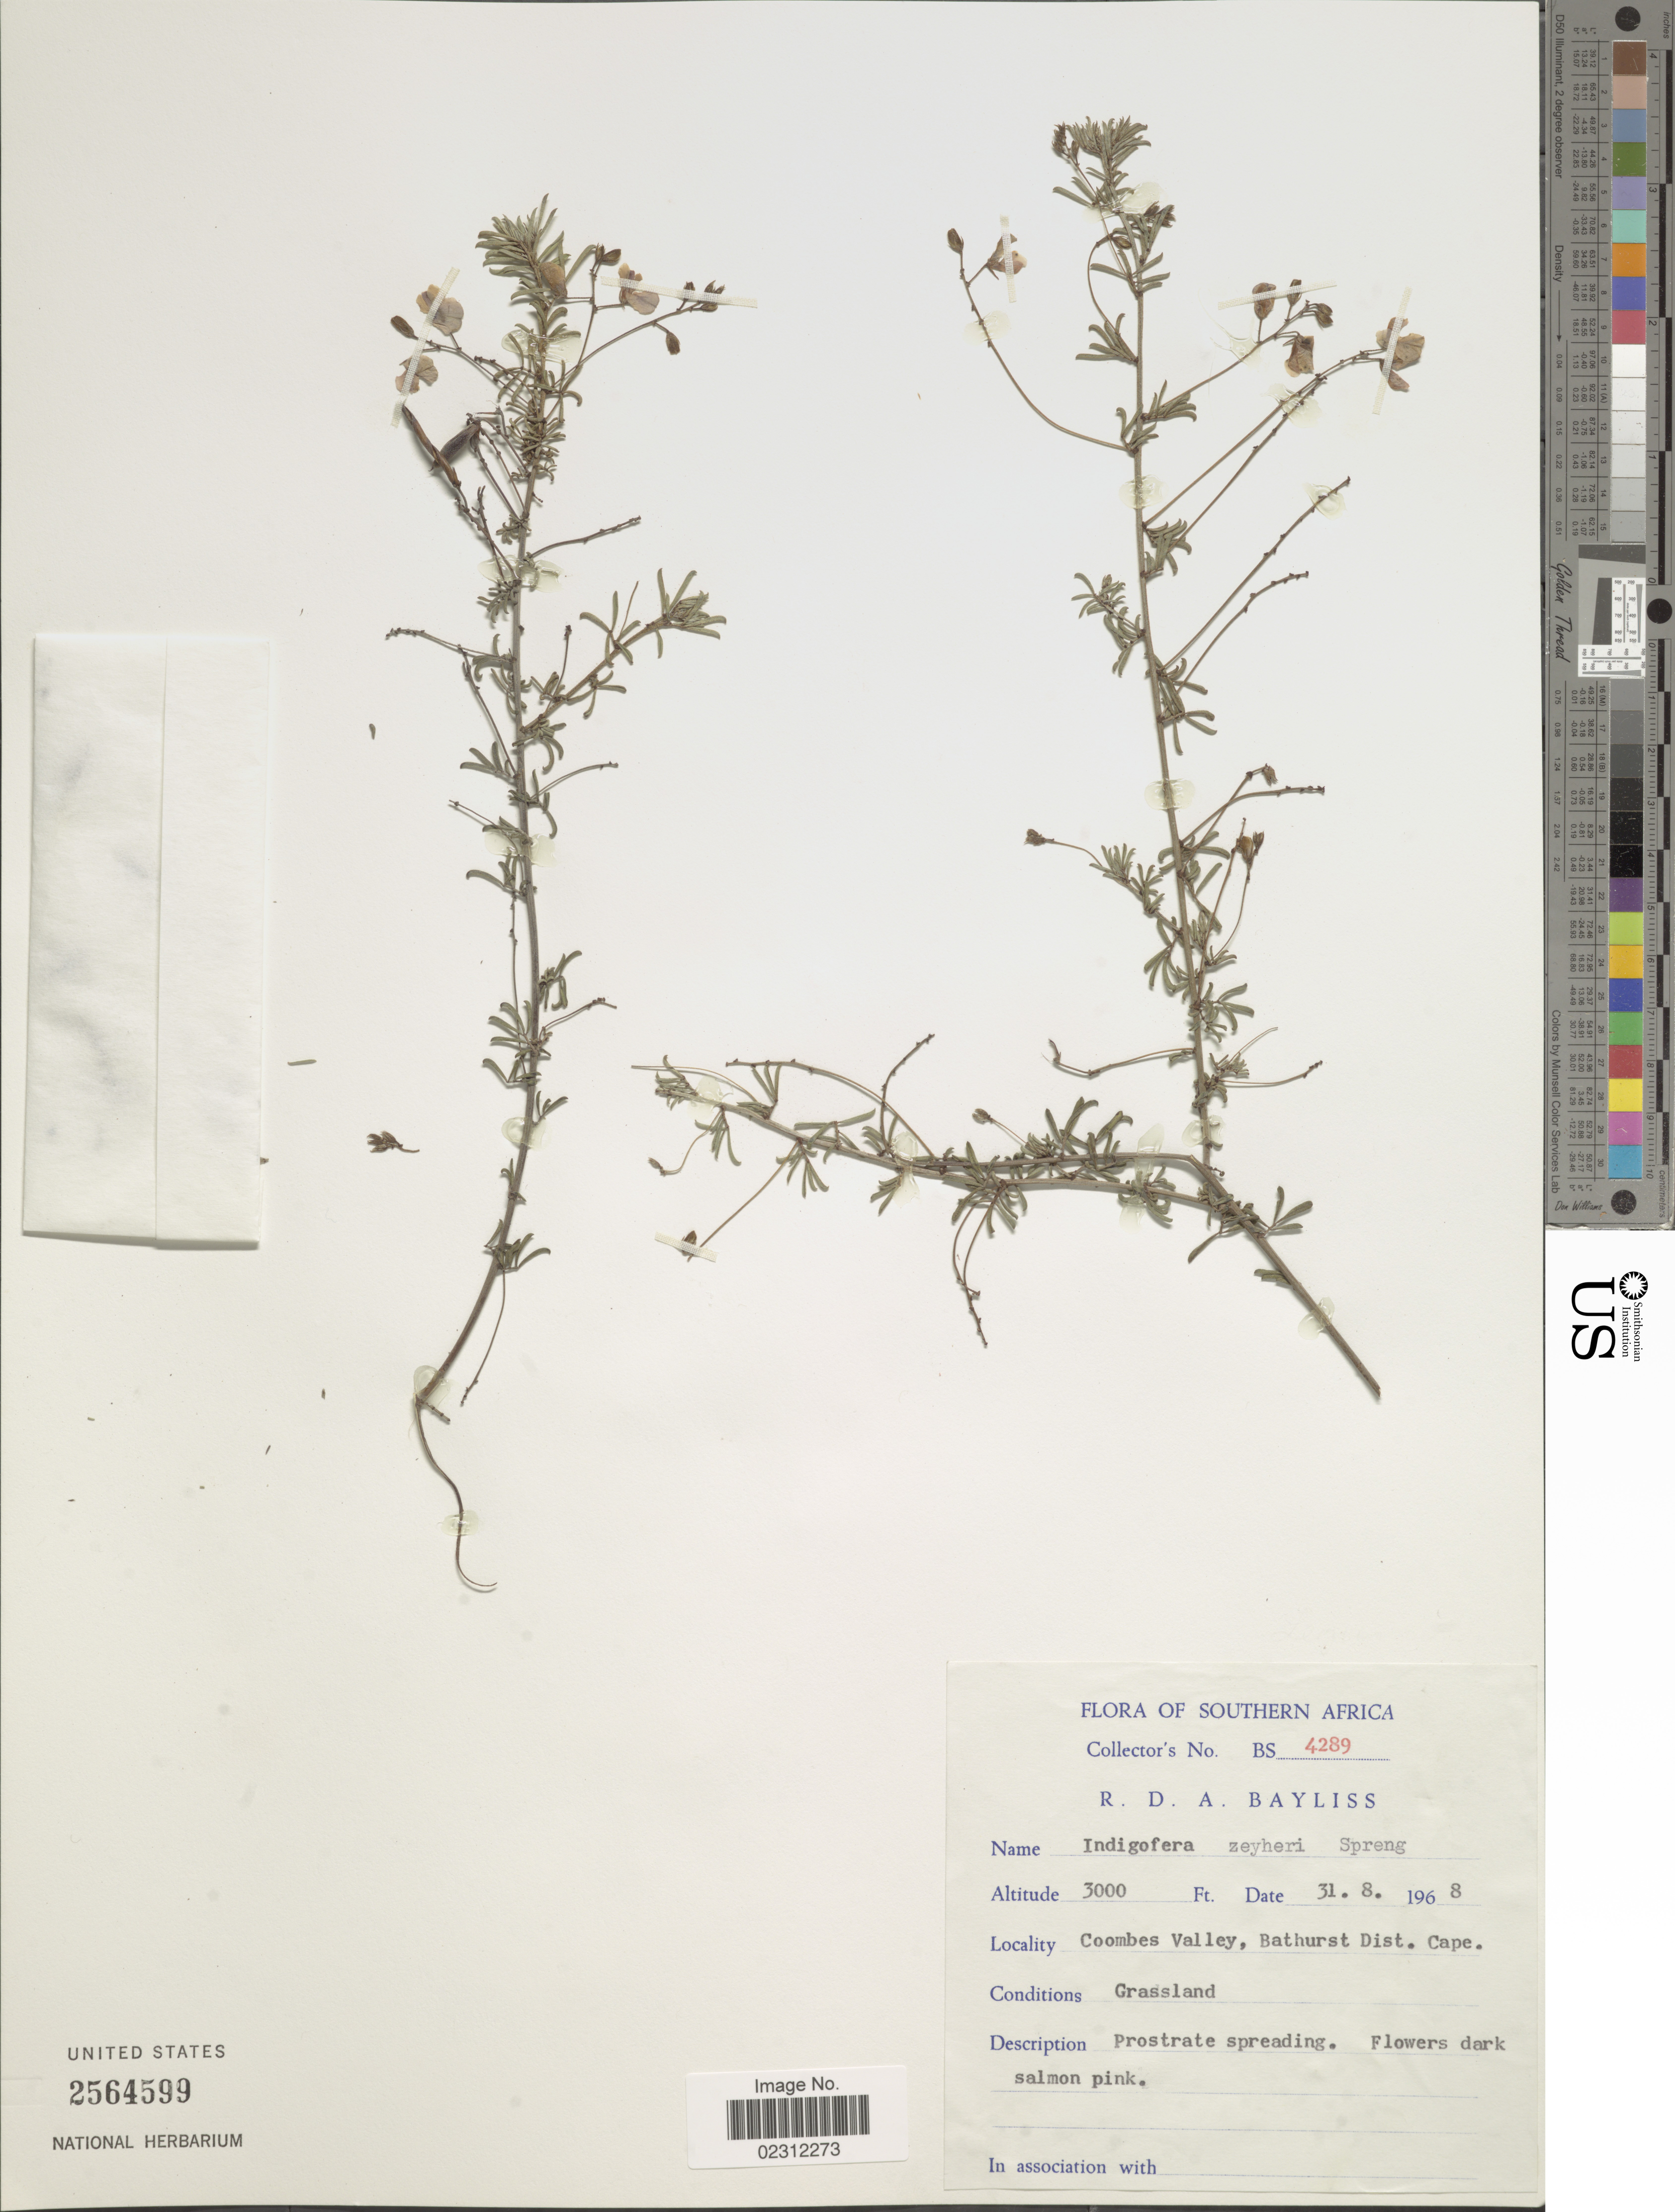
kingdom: Plantae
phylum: Tracheophyta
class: Magnoliopsida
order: Fabales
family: Fabaceae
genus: Indigofera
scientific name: Indigofera zeyheri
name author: Eckl. & Zeyh.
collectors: R. Bayliss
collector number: BS 4289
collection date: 1968-08-31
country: South Africa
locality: Southern Africa, Coombes Valley, Bathurtst Dist. Cape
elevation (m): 914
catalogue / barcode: US 2564599